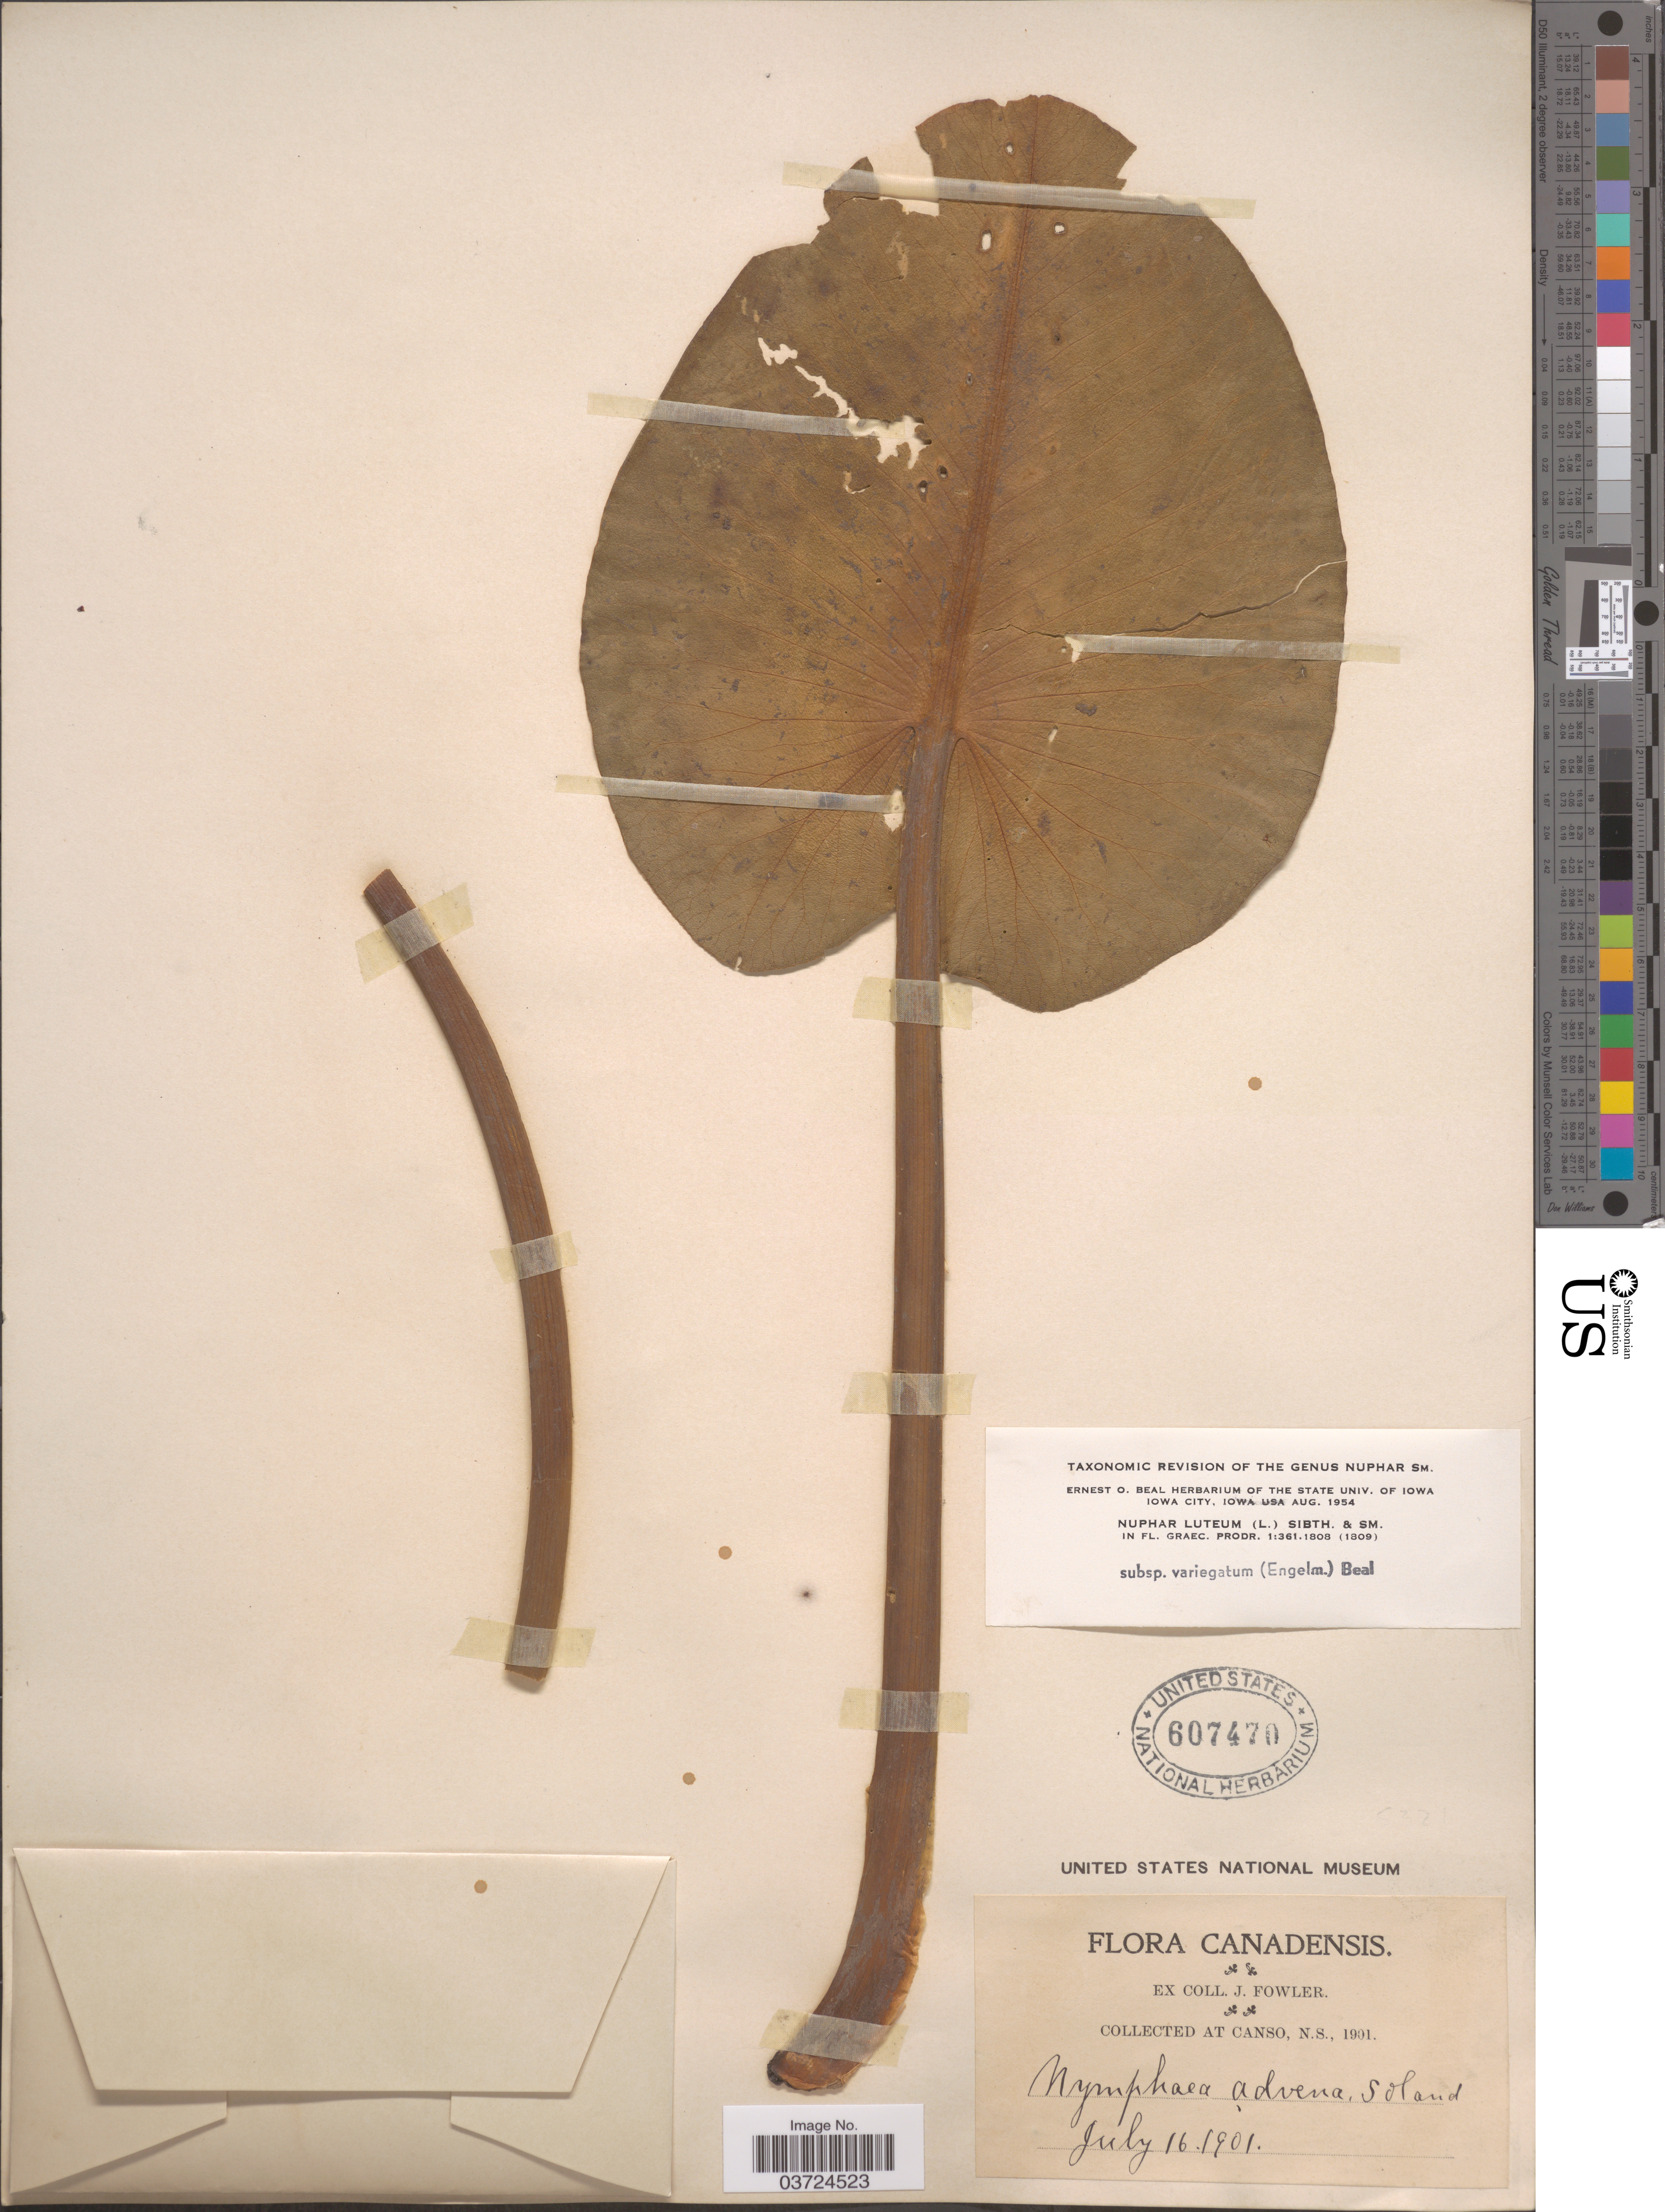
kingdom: Plantae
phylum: Tracheophyta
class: Magnoliopsida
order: Nymphaeales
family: Nymphaeaceae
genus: Nuphar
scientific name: Nuphar lutea subsp. variegata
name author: (Engelm. ex Durand) E.O. Beal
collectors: J. Fowler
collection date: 1901-07-16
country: Canada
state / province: Nova Scotia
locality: At Canso.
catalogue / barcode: US 607470